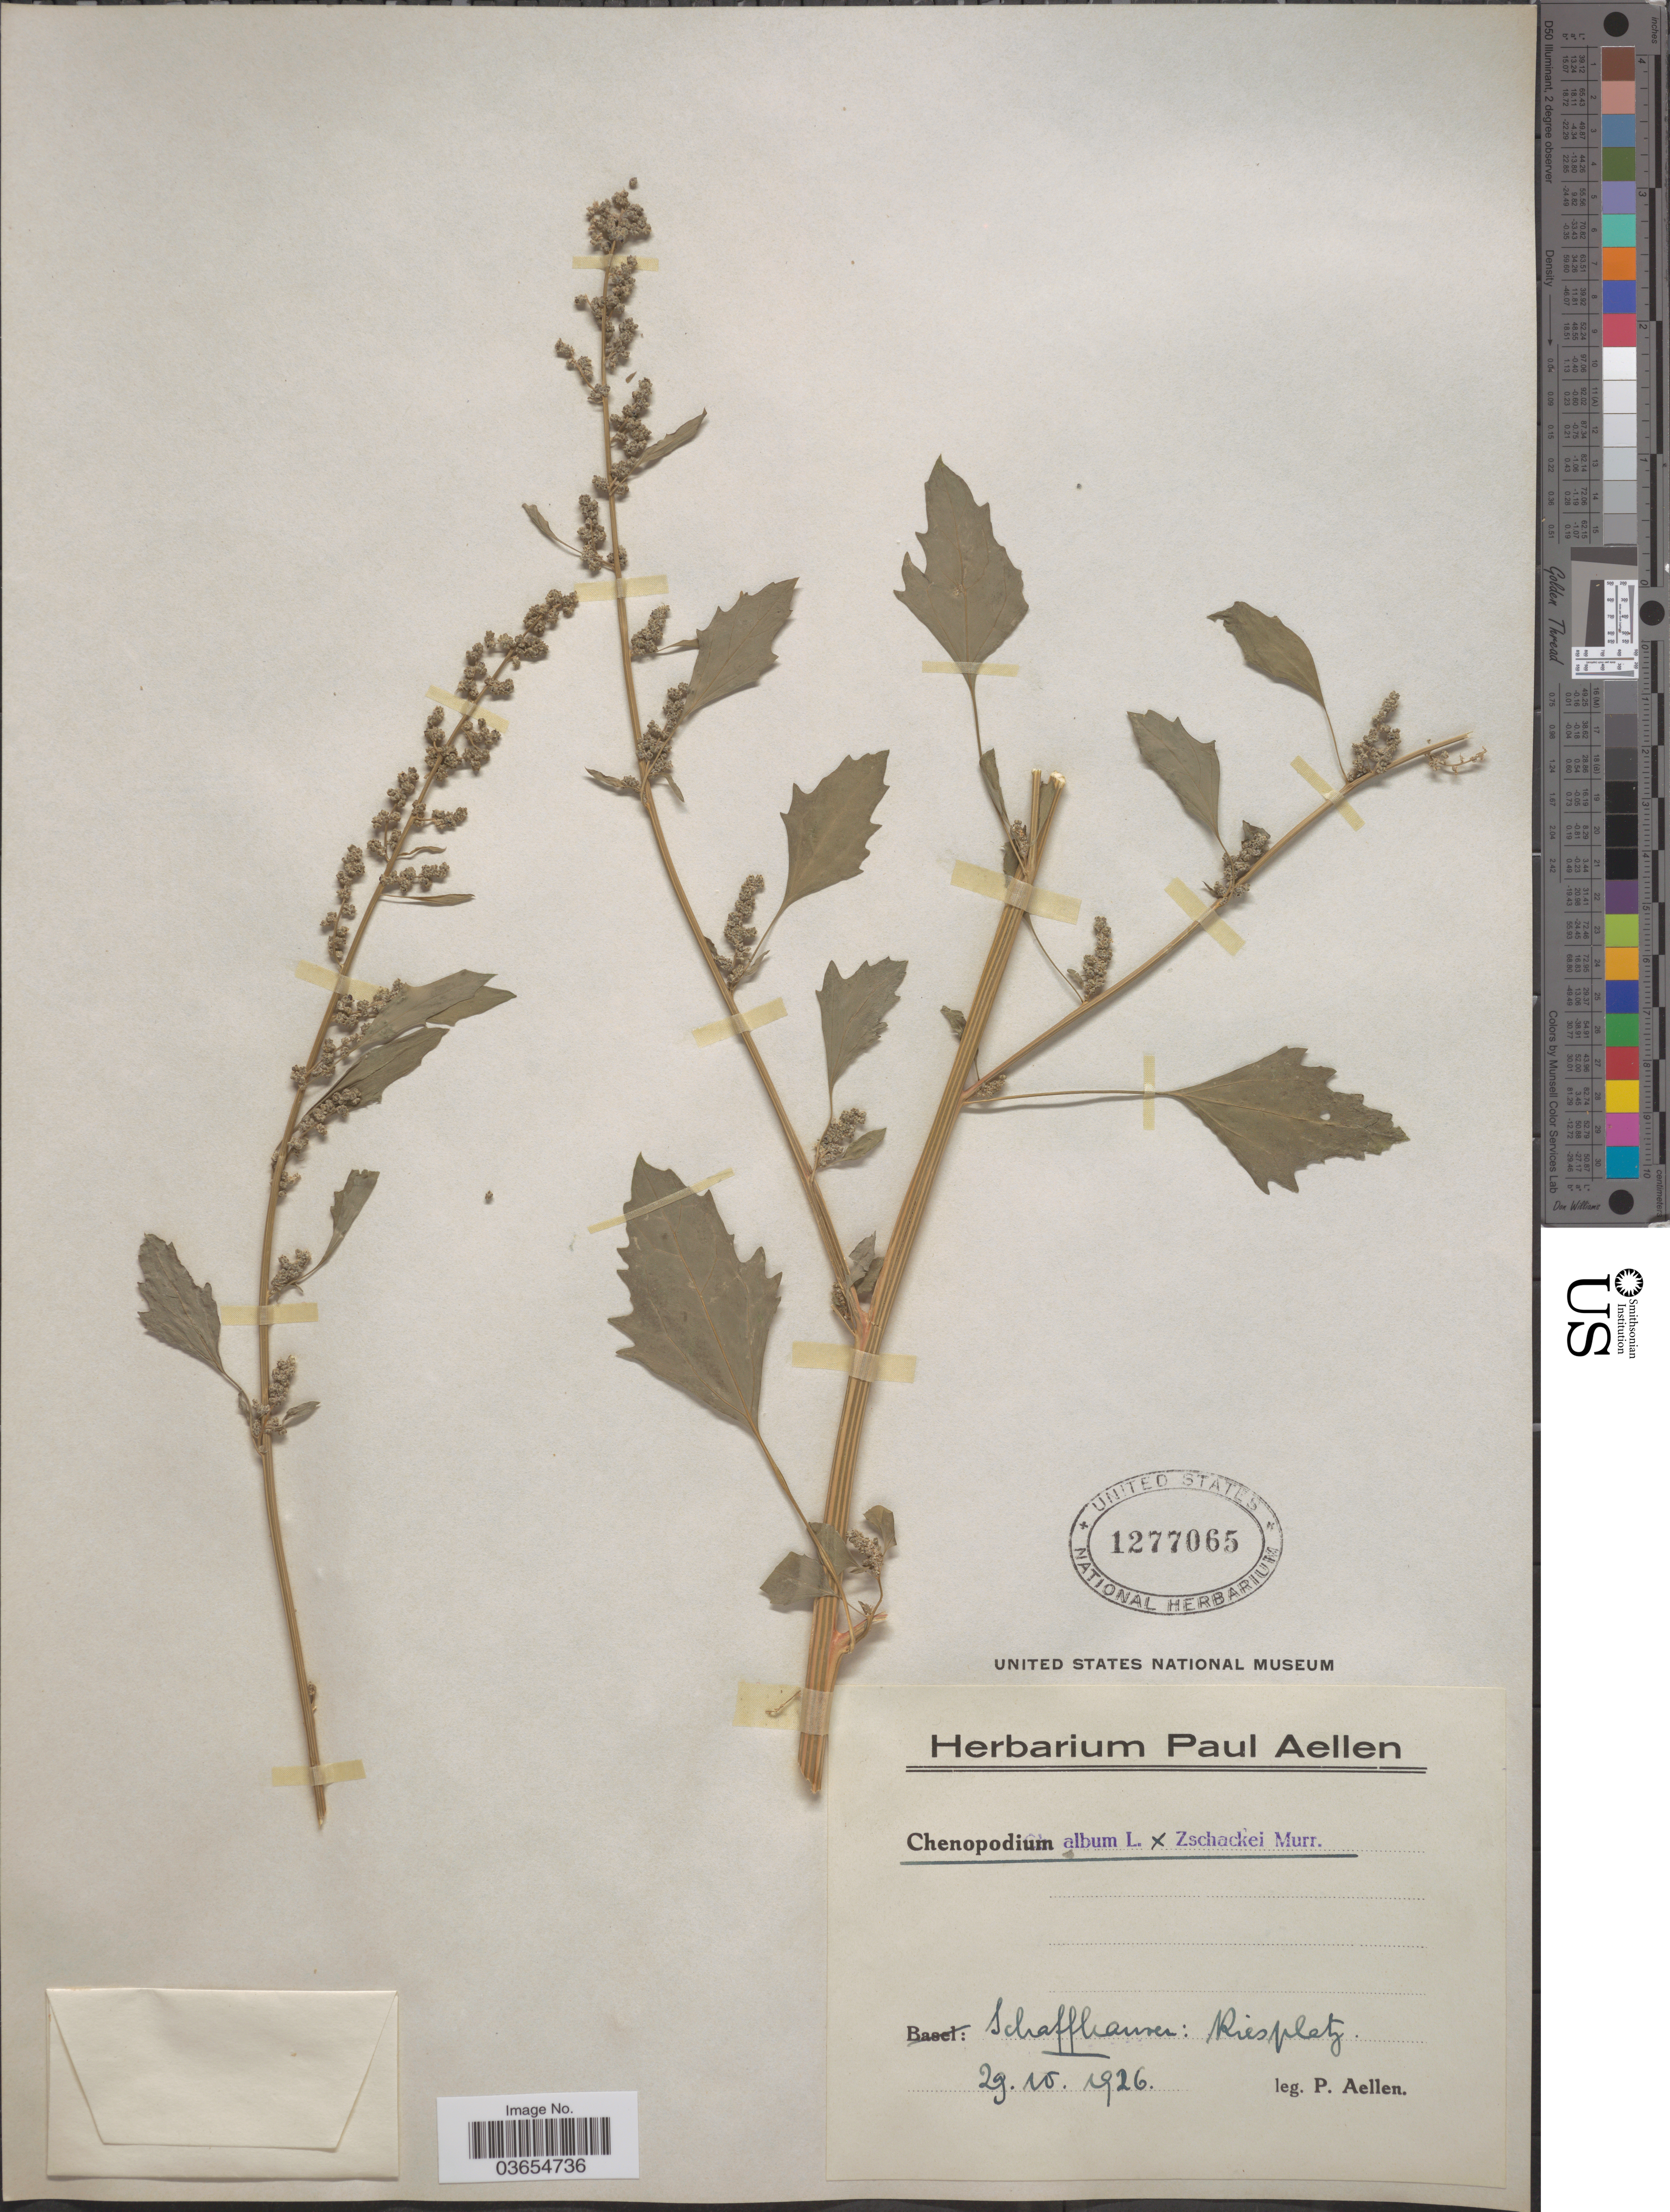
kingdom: Plantae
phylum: Tracheophyta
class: Magnoliopsida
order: Caryophyllales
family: Amaranthaceae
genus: Chenopodium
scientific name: Chenopodium album x C. zschackei Murr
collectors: P. Aellen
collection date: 1926-10-29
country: Switzerland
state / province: Schaffhausen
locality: Kiesplatz.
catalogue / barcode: US 1277065